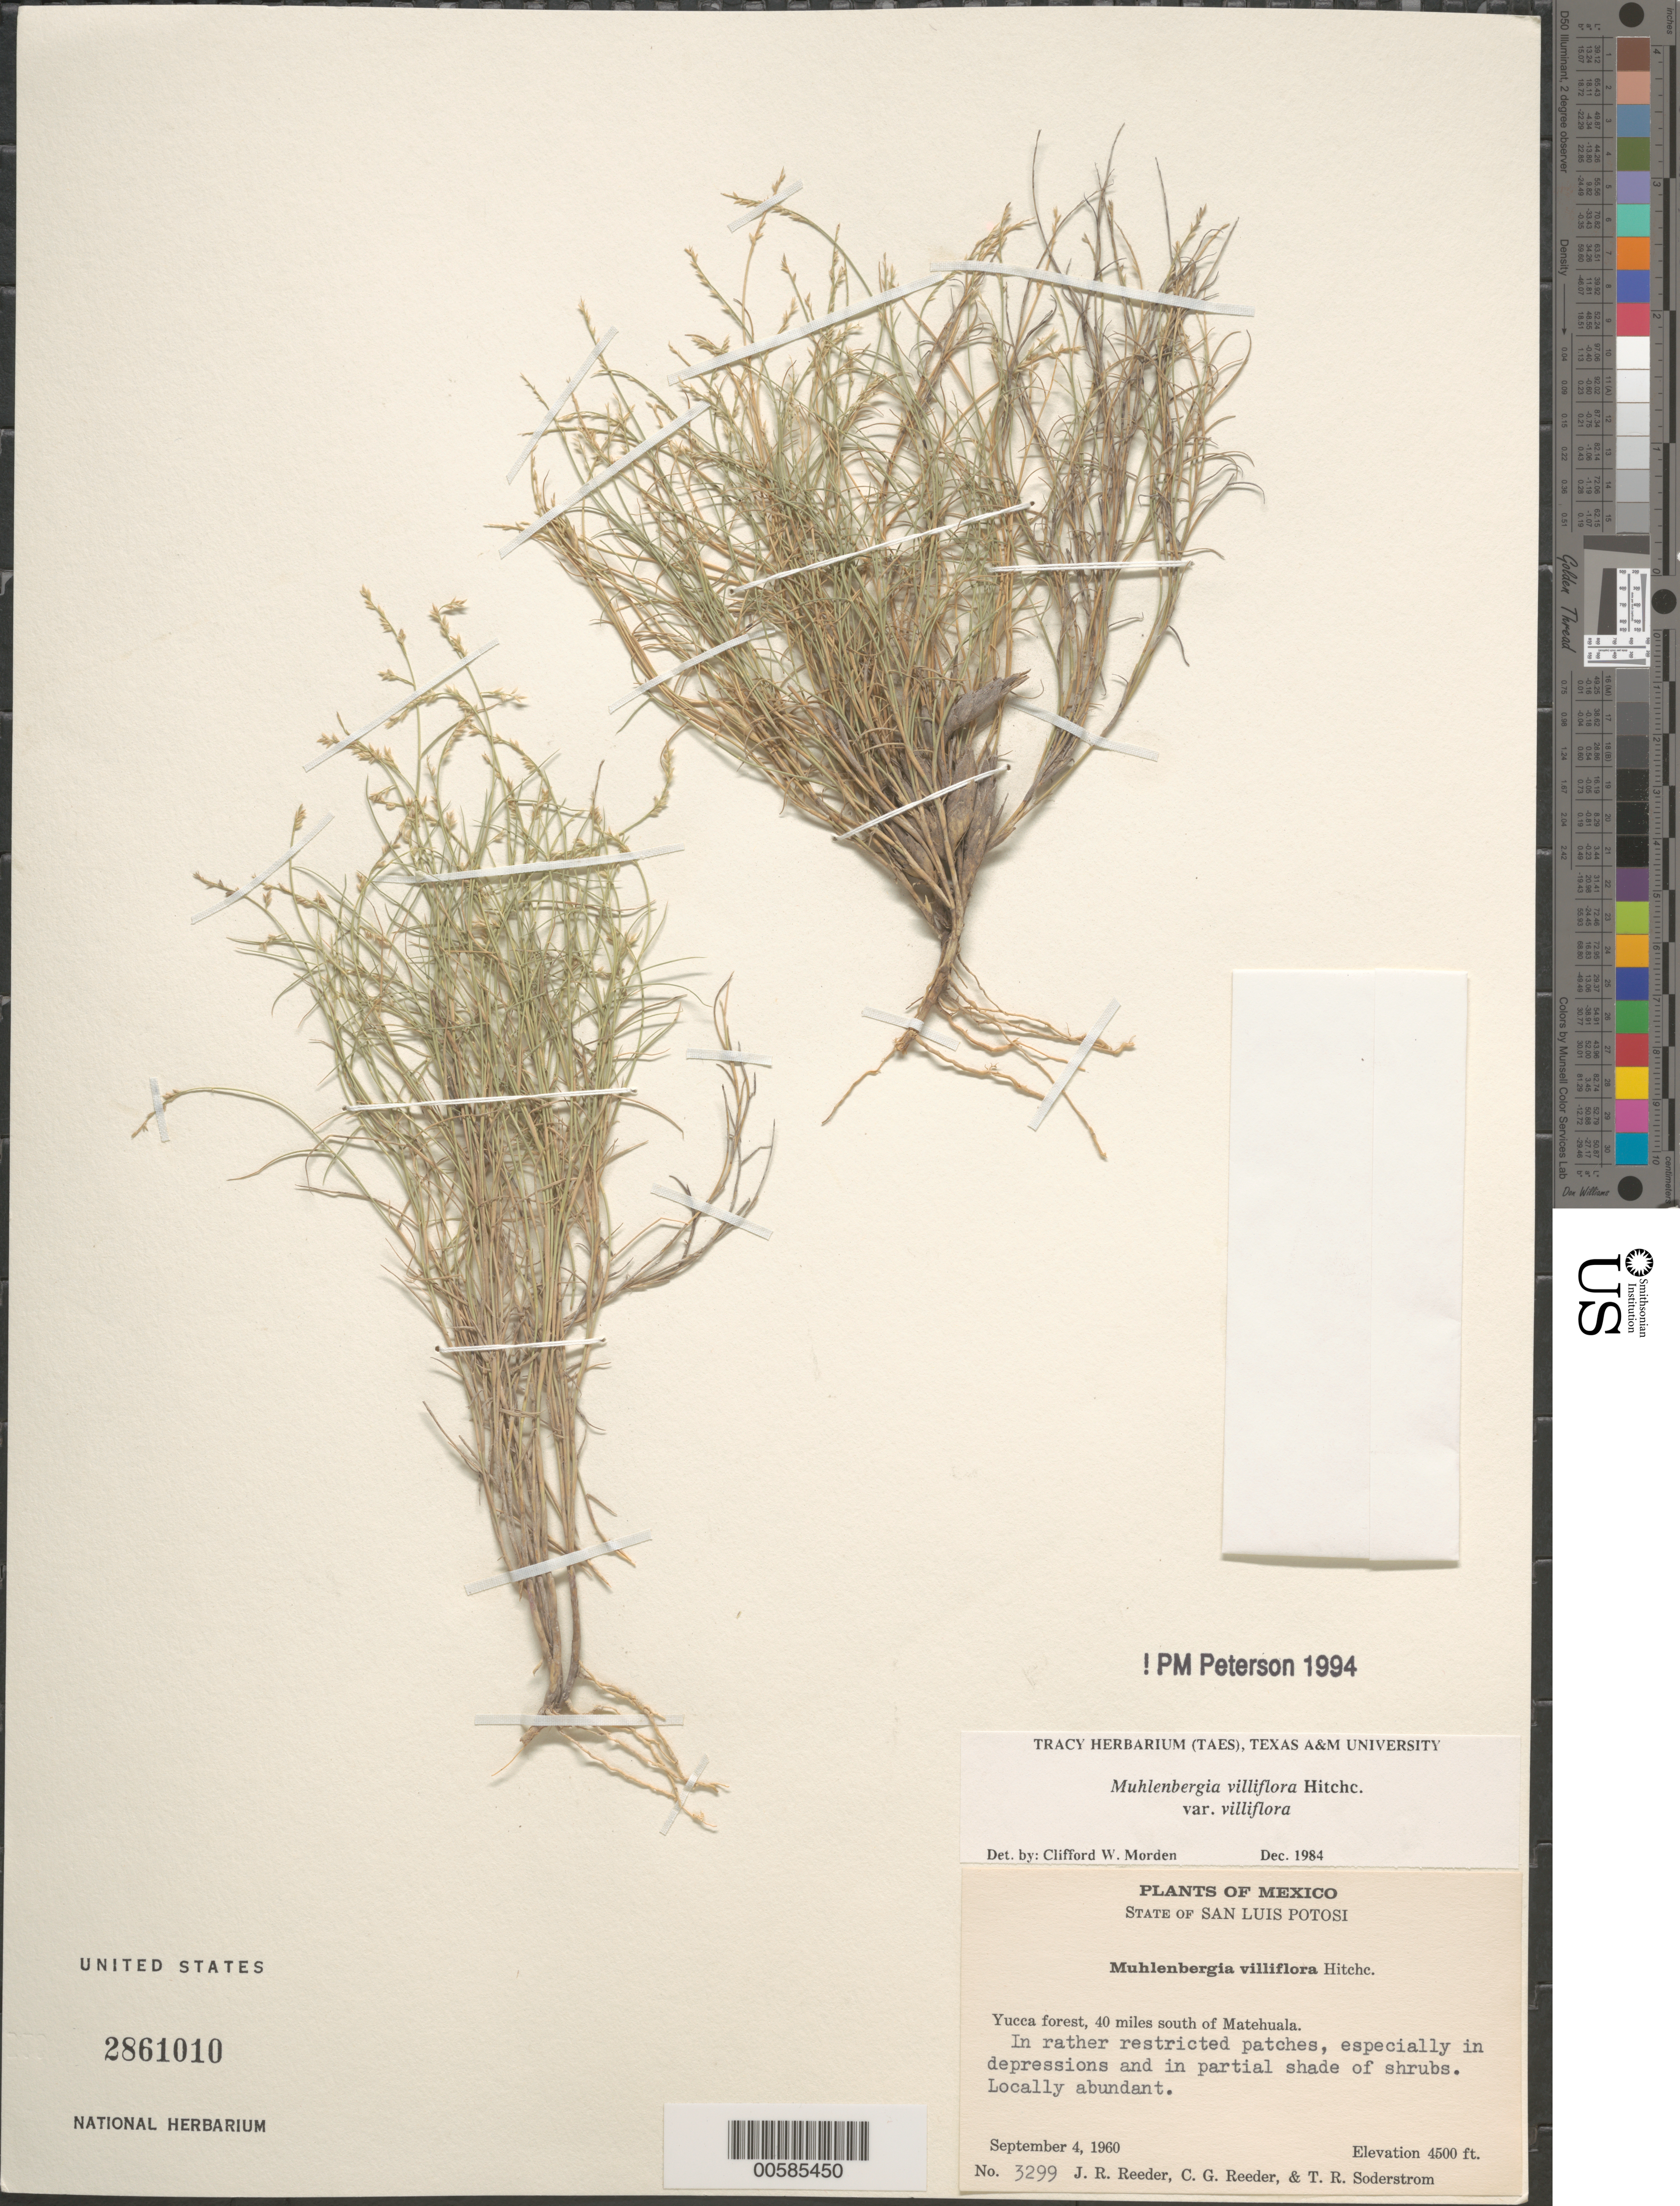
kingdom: Plantae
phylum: Tracheophyta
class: Liliopsida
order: Poales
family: Poaceae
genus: Muhlenbergia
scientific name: Muhlenbergia villiflora var. villiflora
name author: Hitchc.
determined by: Morden, C. W.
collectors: J. R. Reeder, C. G. Reeder & T. R. Soderstrom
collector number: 3299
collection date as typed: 4 Sep 1960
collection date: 1960-09-04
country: Mexico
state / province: San Luis Potosi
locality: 40 mi S of Matehuala.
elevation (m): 1372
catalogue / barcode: US 2861010